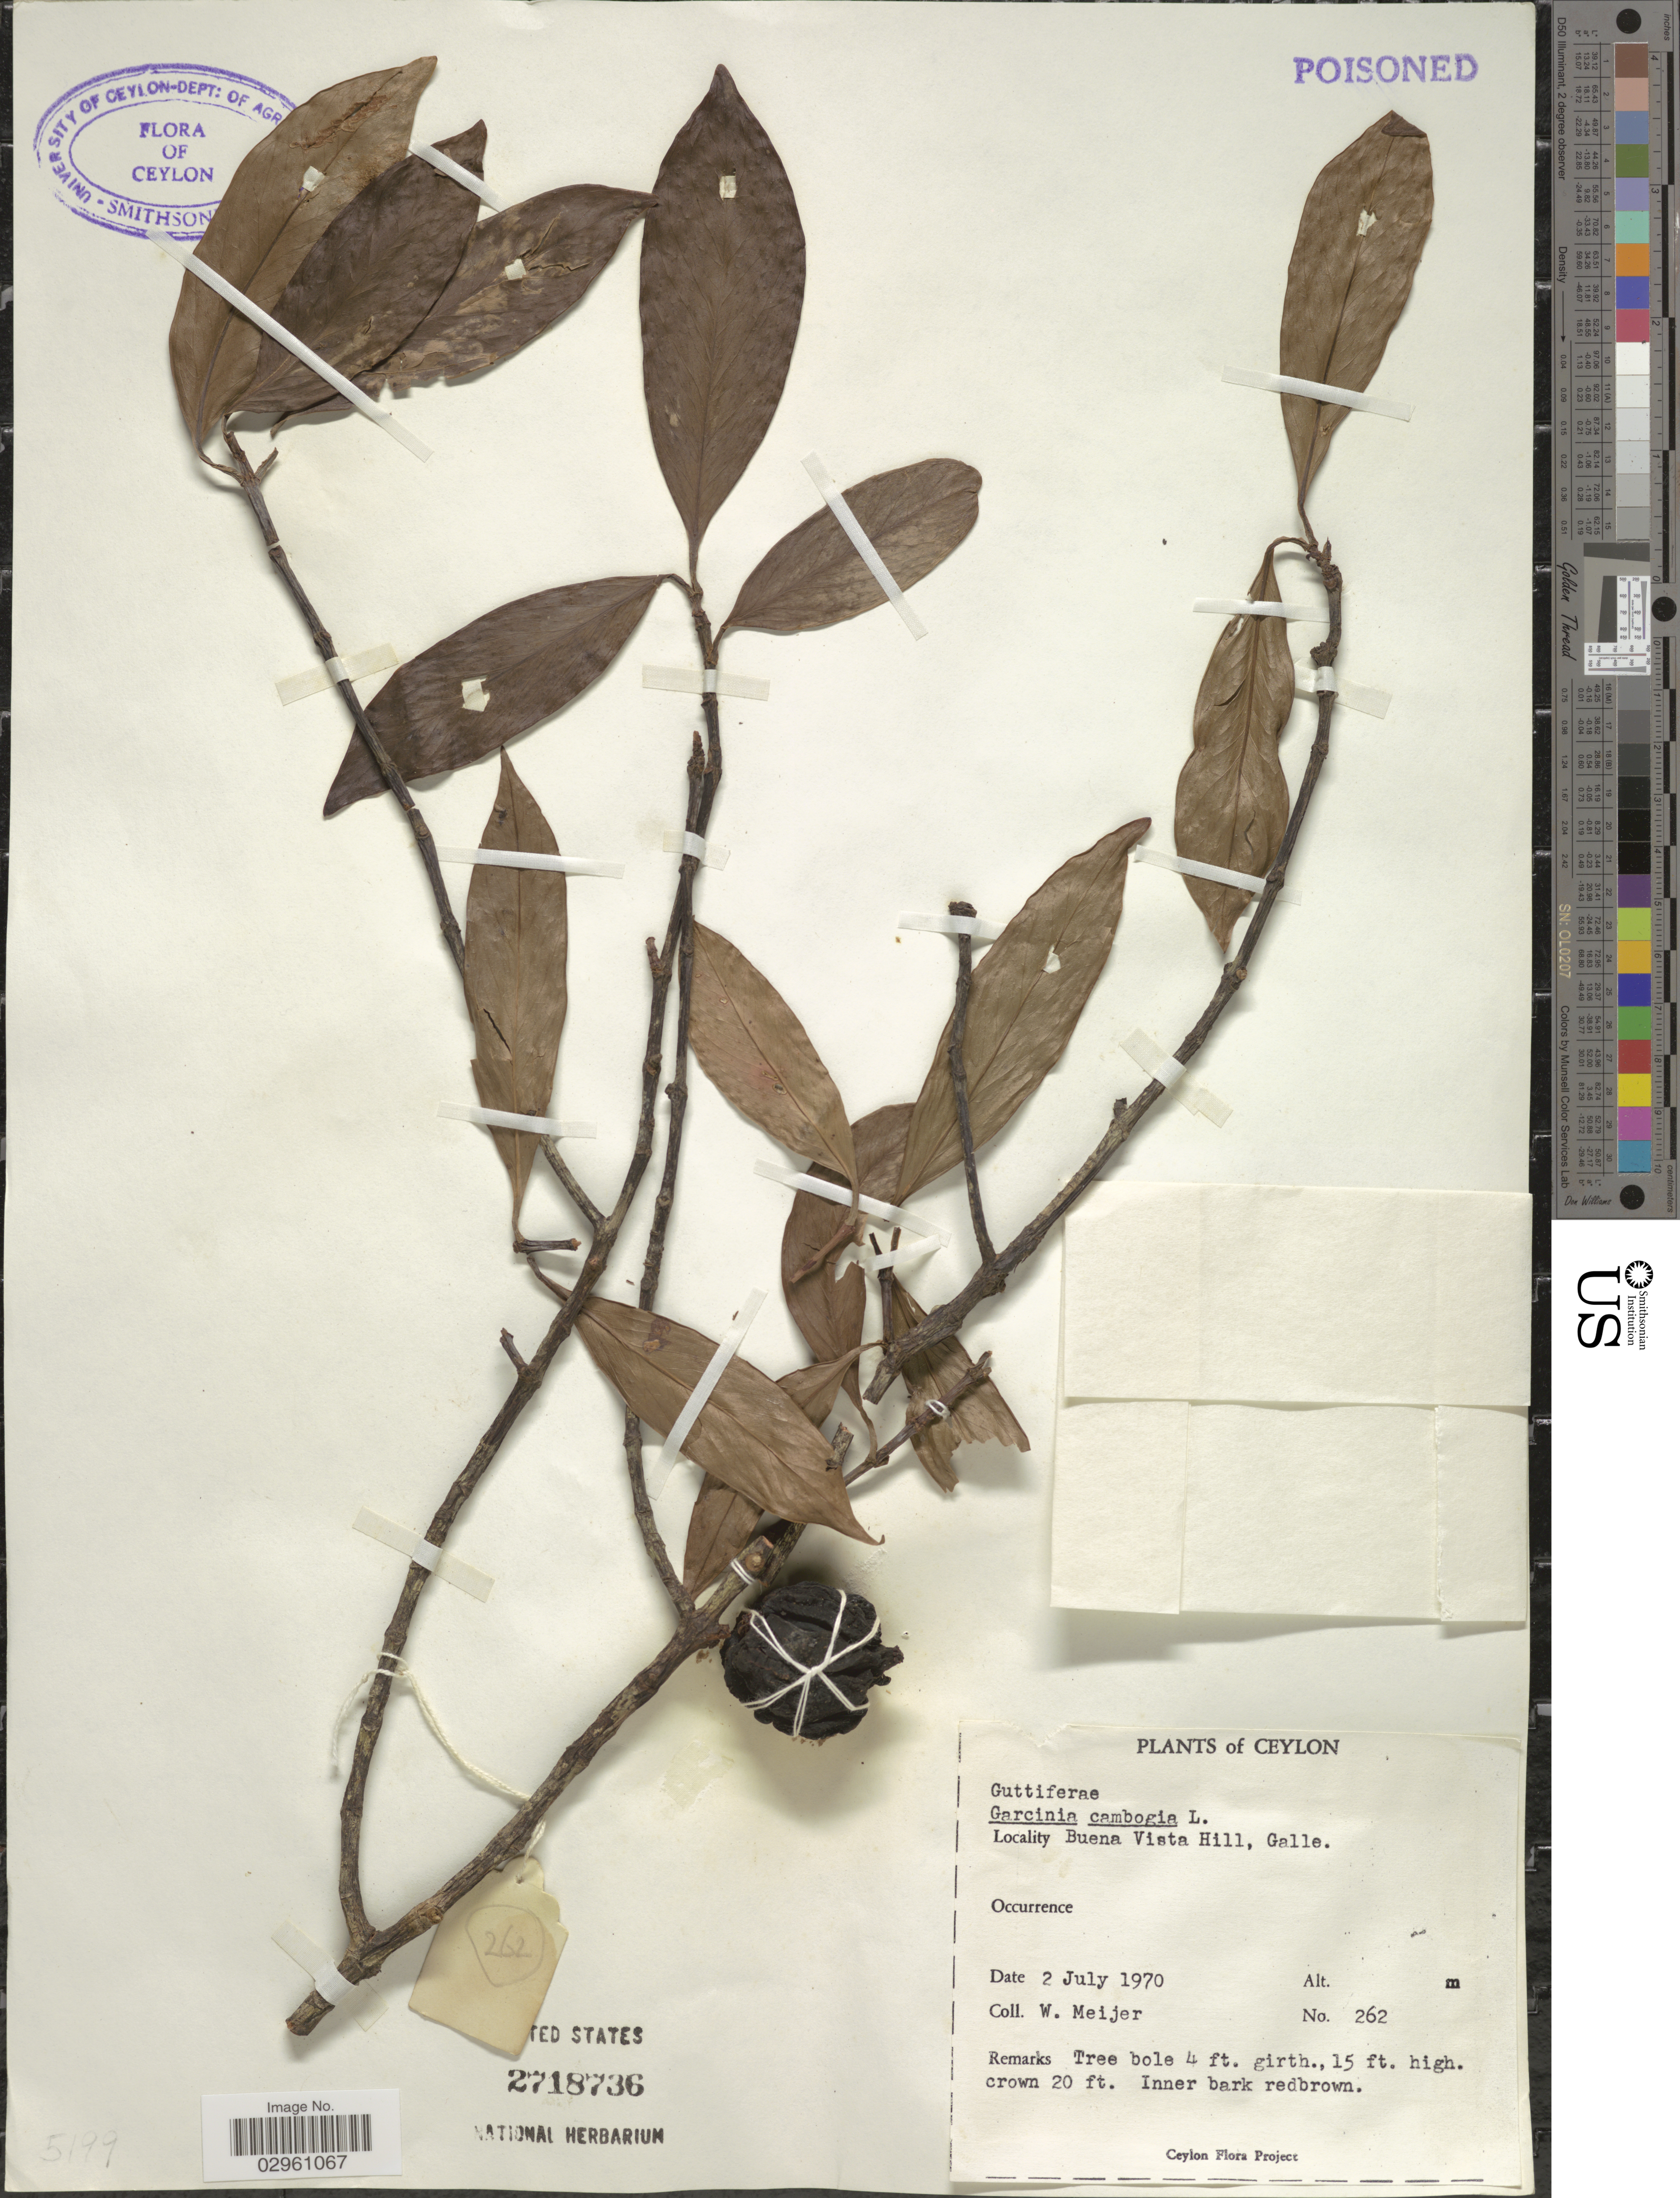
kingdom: Plantae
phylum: Tracheophyta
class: Magnoliopsida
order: Malpighiales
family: Clusiaceae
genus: Garcinia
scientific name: Garcinia cambogia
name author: Desr.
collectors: W. Meijer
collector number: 262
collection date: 1970-07-02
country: Sri Lanka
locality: Ceylon. Buena Vista Hill, Galle.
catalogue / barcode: US 2718736